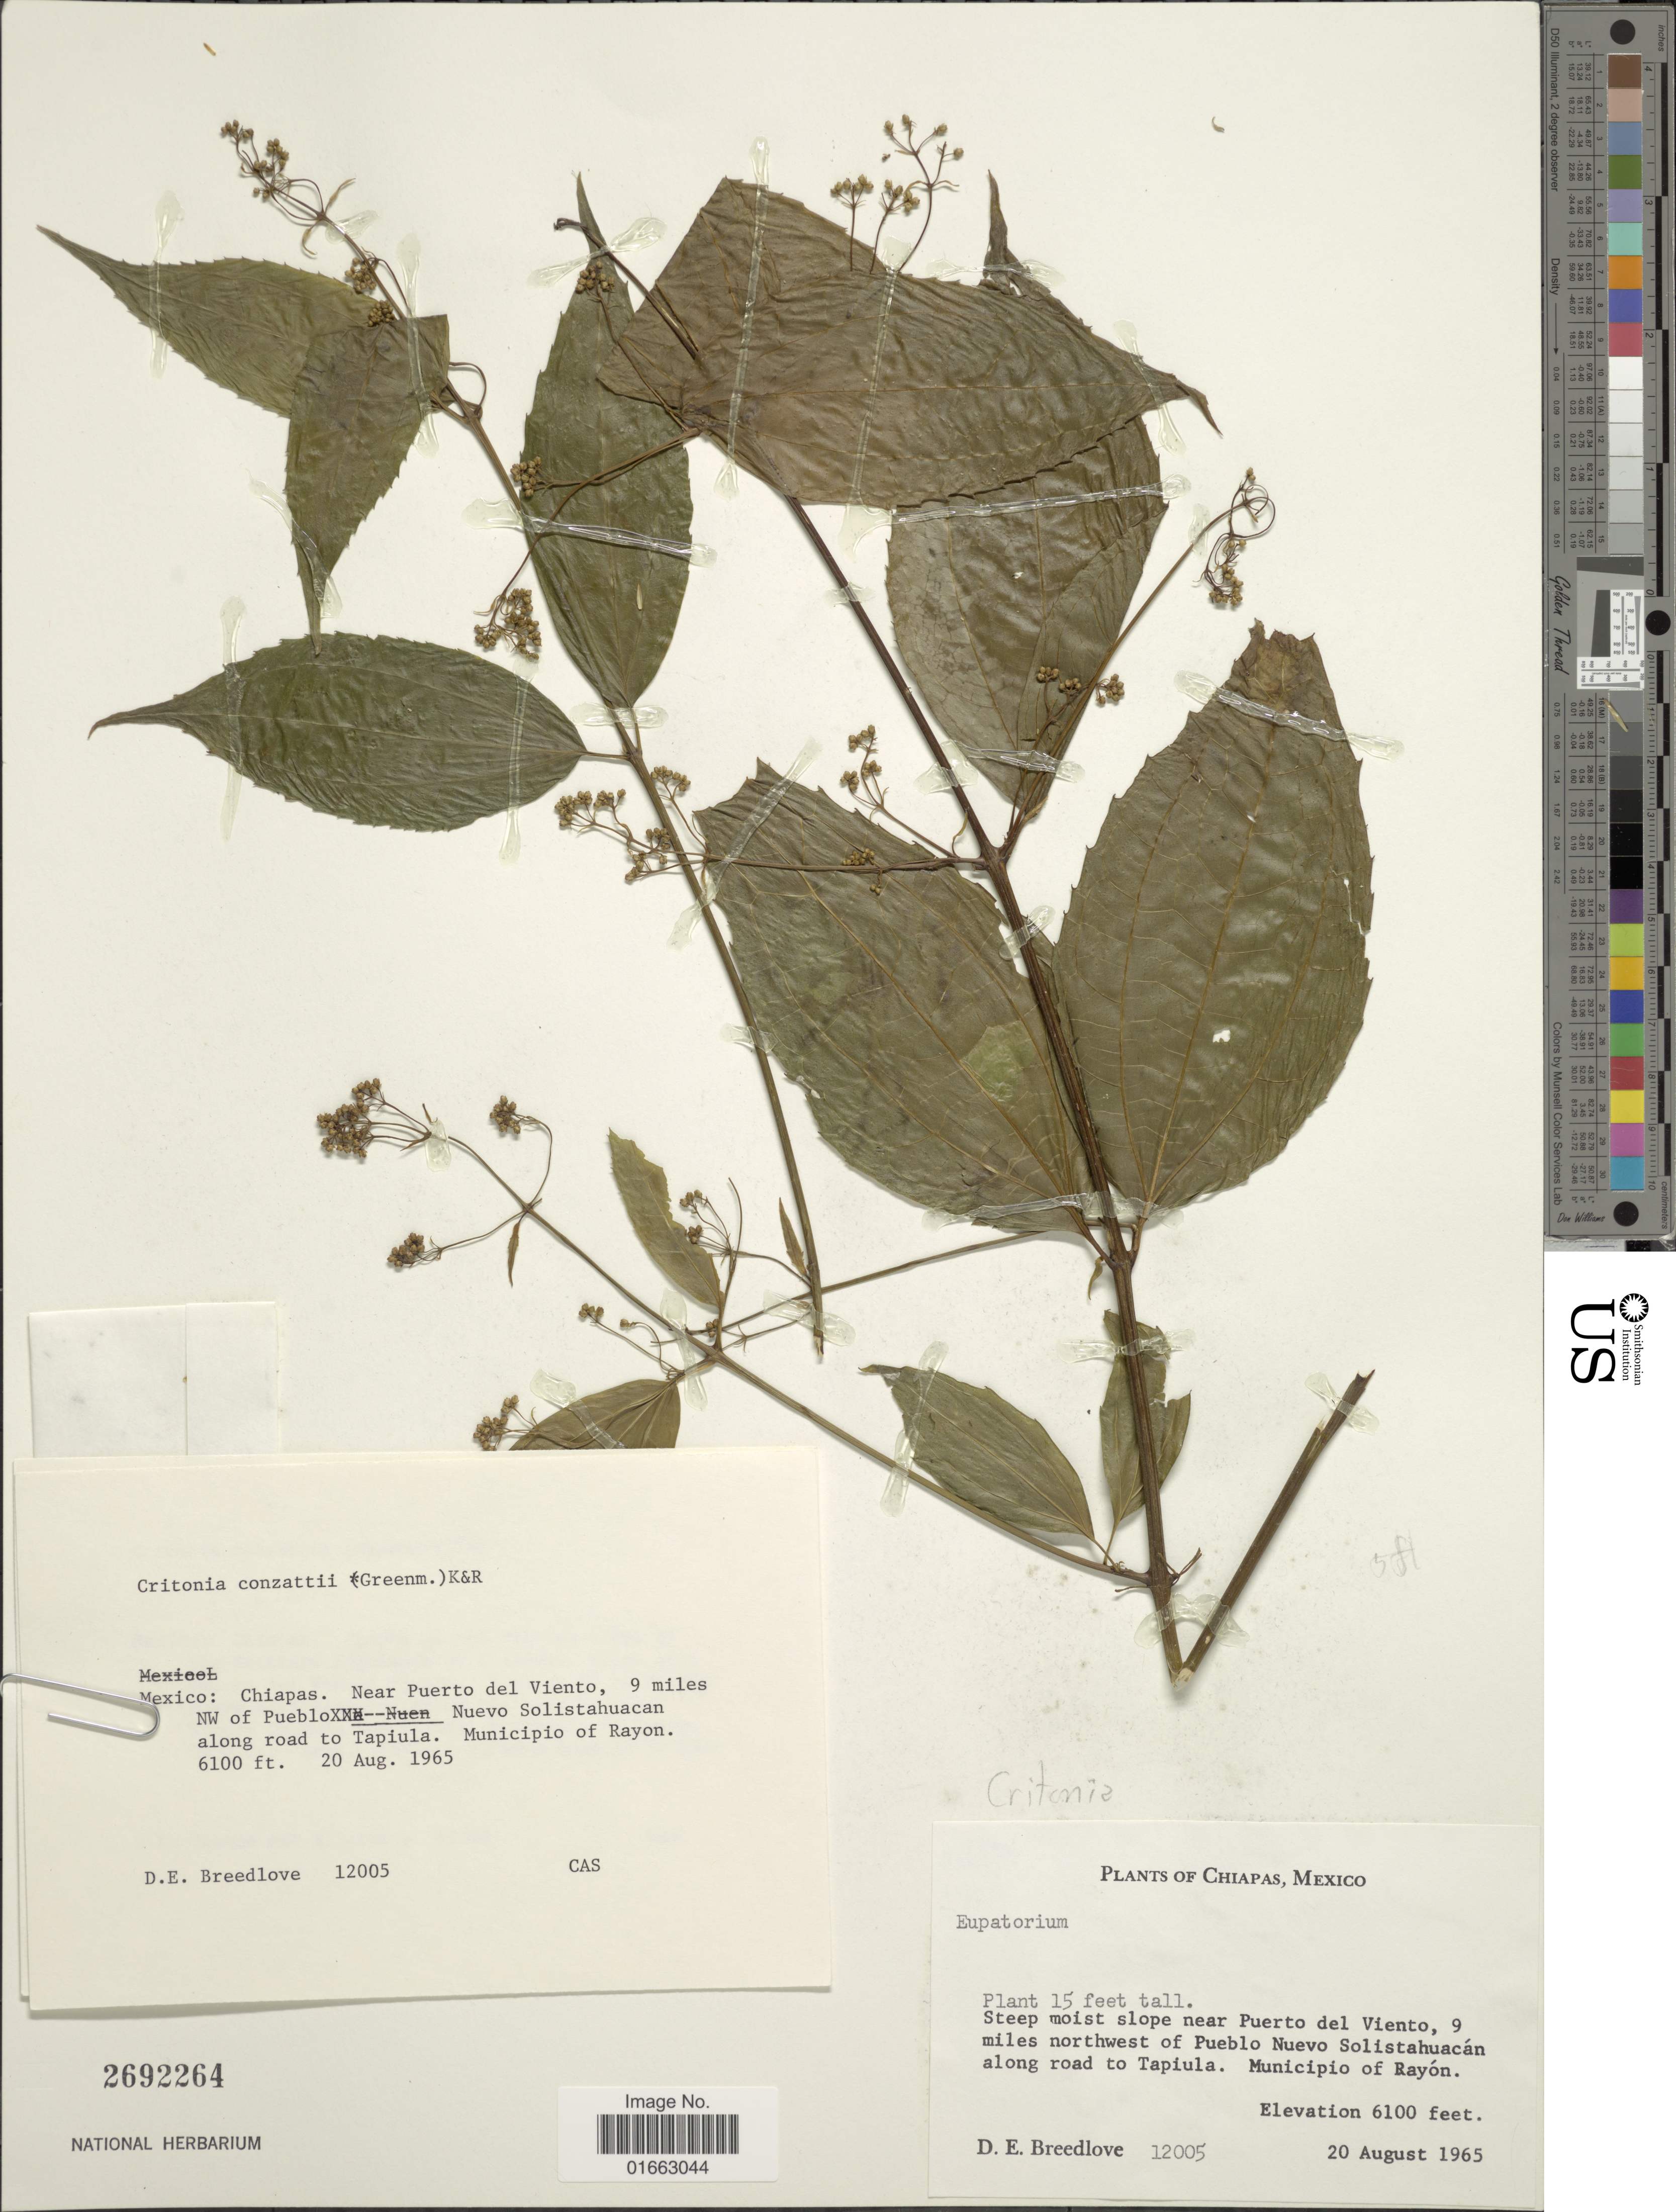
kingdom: Plantae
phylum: Tracheophyta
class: Magnoliopsida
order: Asterales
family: Asteraceae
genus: Critonia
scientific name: Critonia yashanalensis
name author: Whitten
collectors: D. E. Breedlove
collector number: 12005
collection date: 1965-08-20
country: Mexico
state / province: Chiapas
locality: Steep moist sleep near Puerto del Viento, 9 miles northwest of Pueblo Nuevo Solistahuacán along road to Tapiula, Municipio of Rayón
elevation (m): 1859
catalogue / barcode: US 2692264